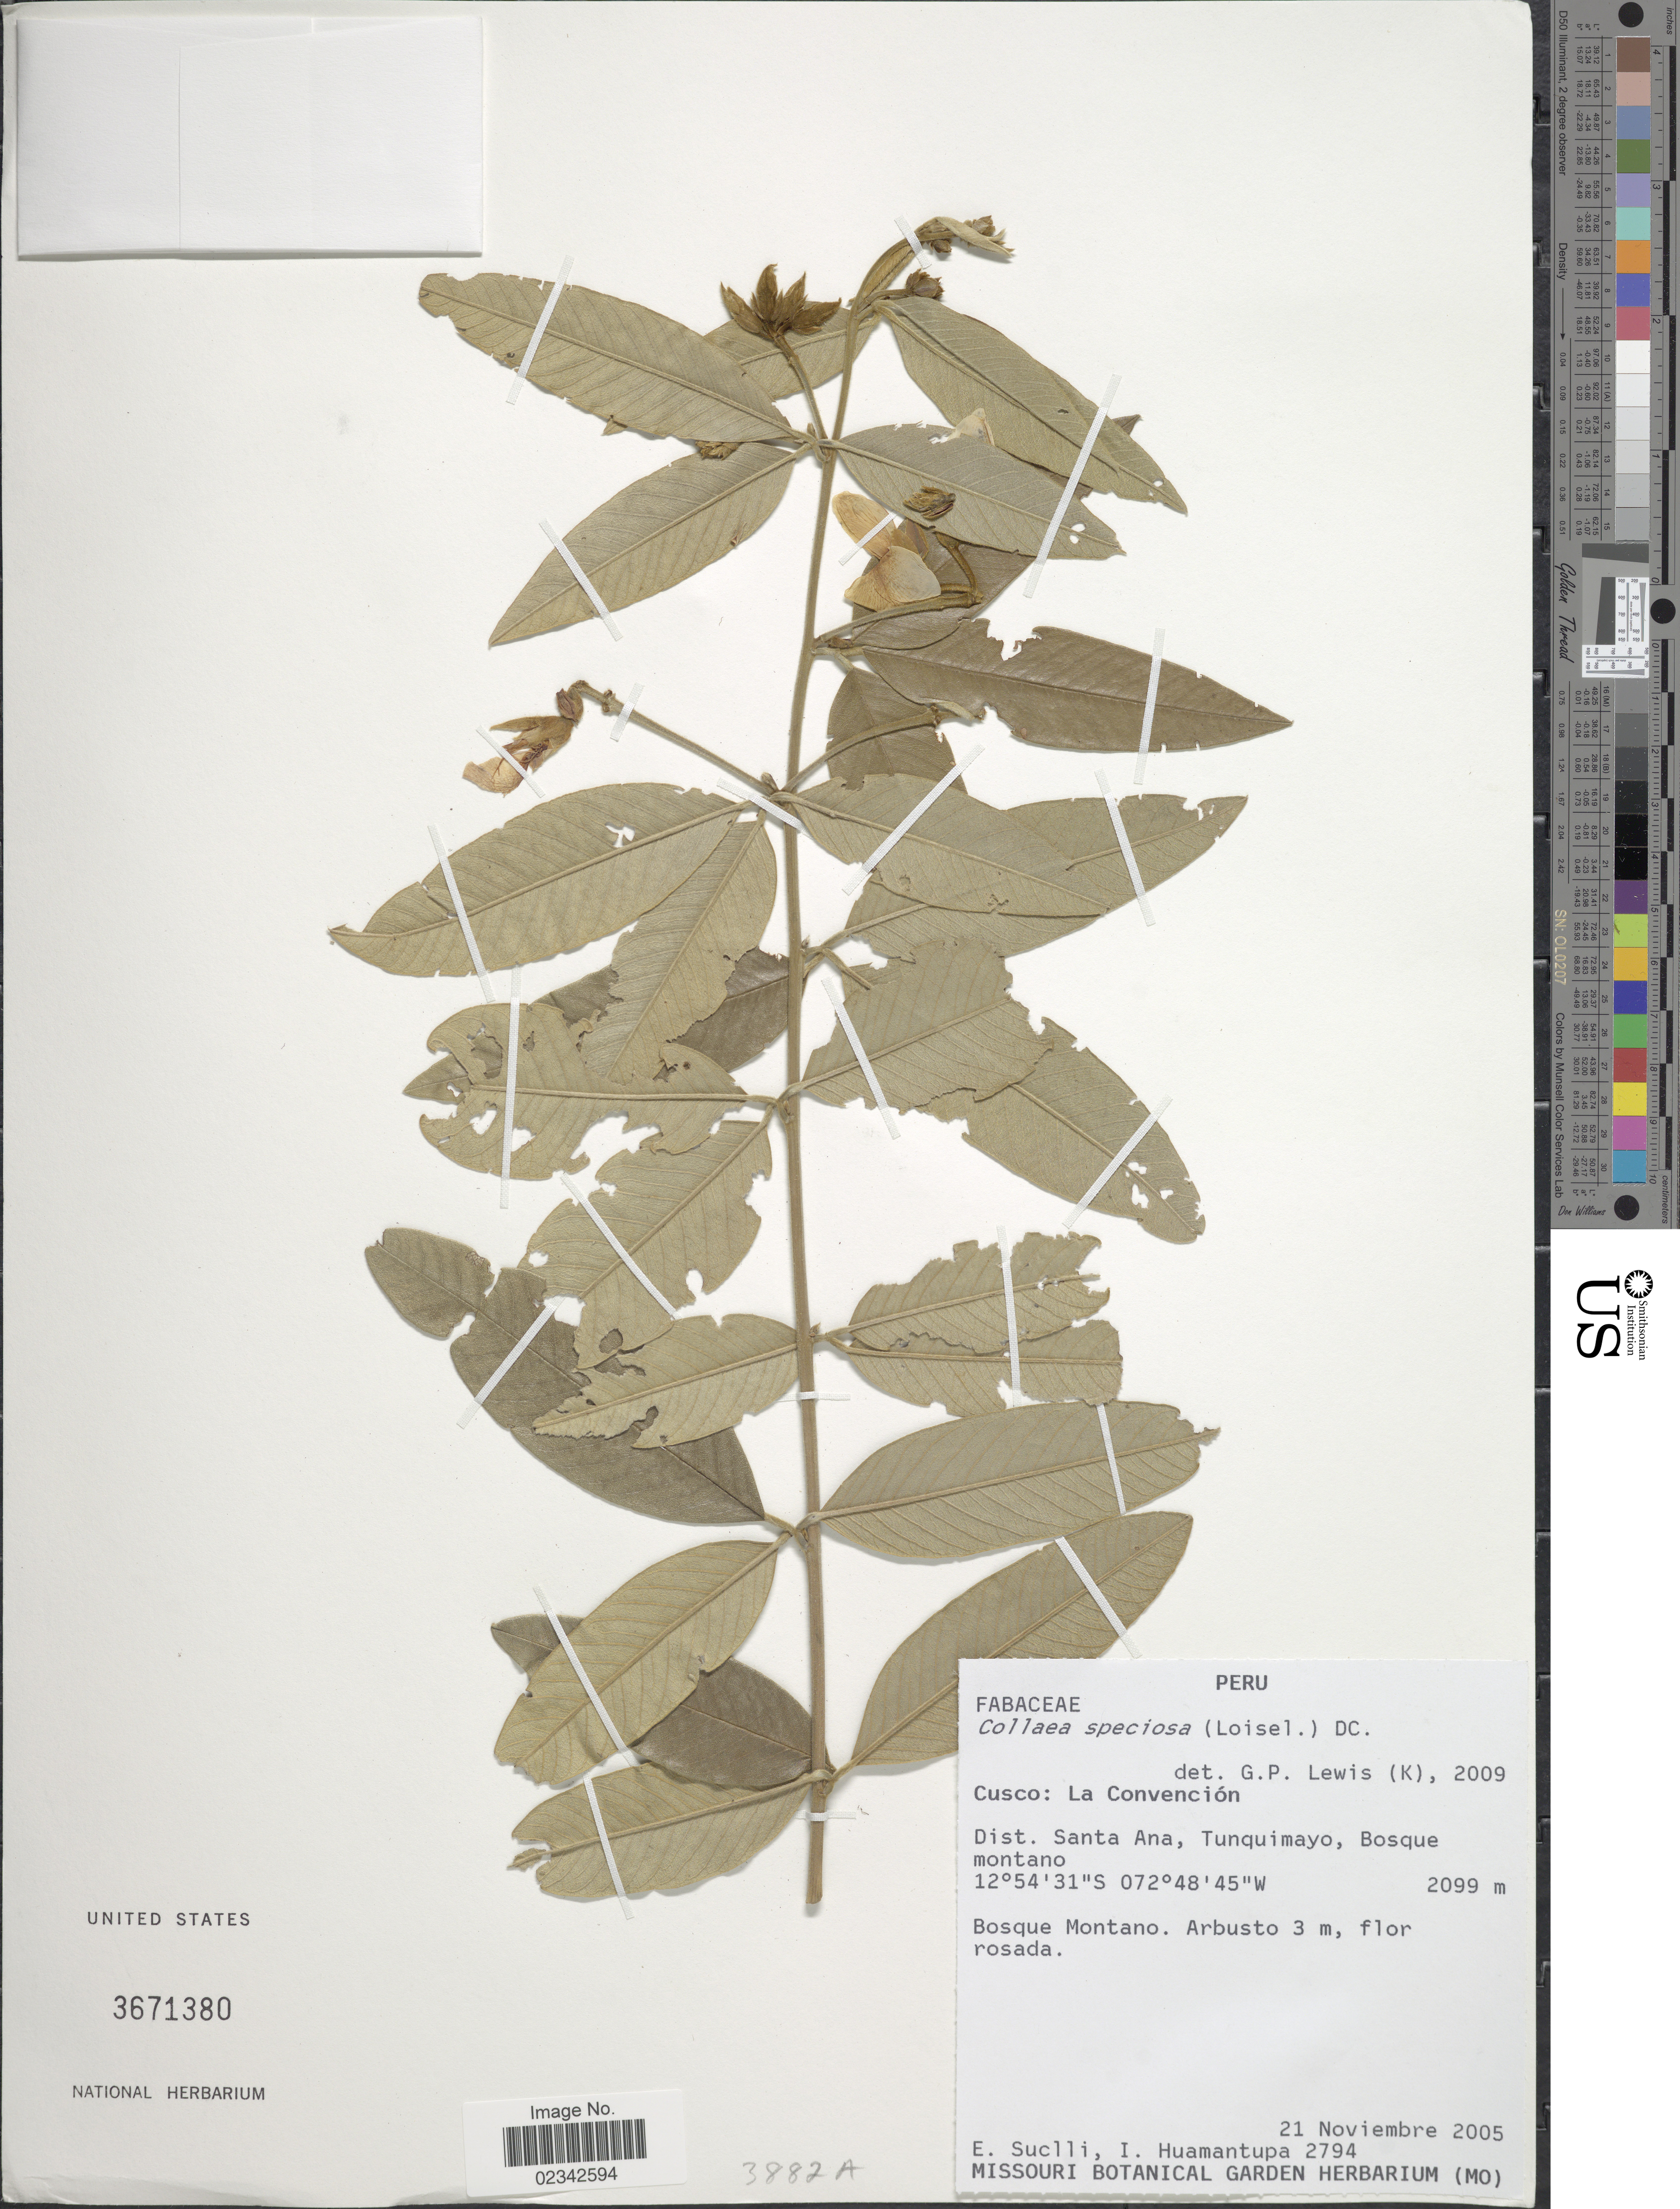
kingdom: Plantae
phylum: Tracheophyta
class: Magnoliopsida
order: Fabales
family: Fabaceae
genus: Collaea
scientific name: Collaea speciosa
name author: (Loisel.) DC.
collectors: E. Suclli & I. Huamantupa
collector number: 2794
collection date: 2005-11-21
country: Peru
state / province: Cusco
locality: La Convencion, Dist. Sant Ana, Tunquimayo, Bosque montano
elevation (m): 2099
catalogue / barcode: US 3671380